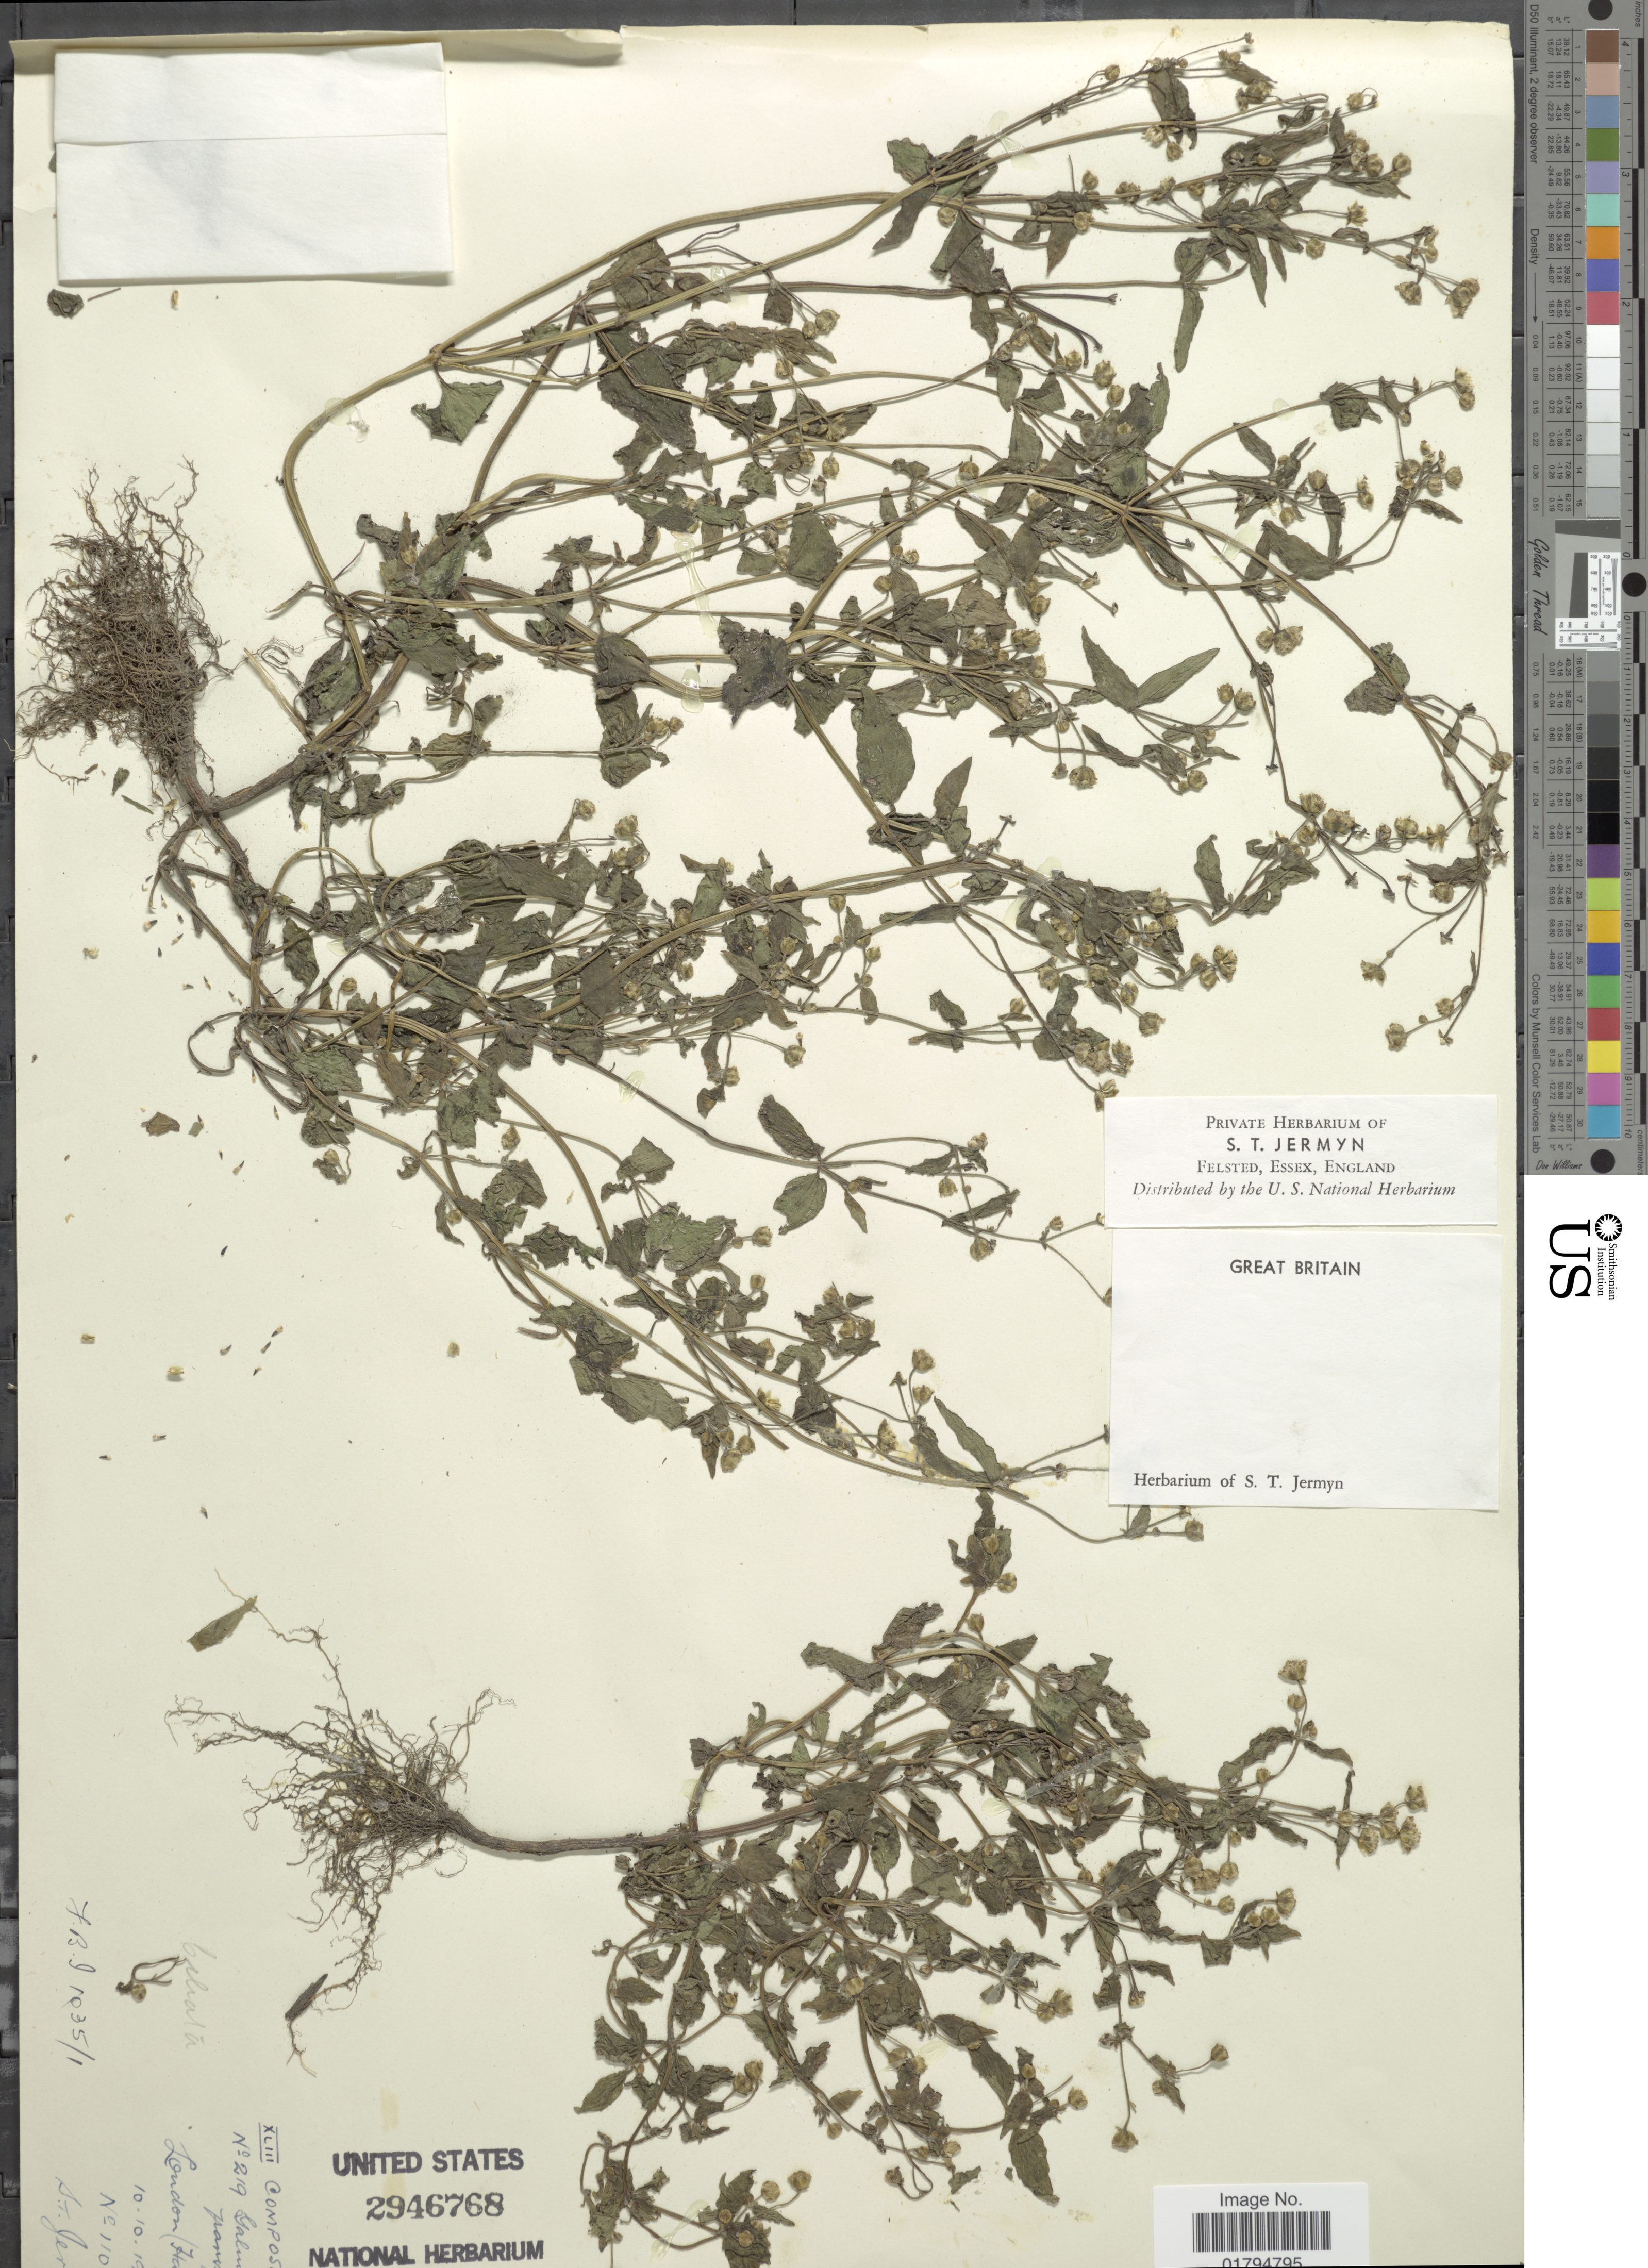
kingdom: Plantae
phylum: Tracheophyta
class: Magnoliopsida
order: Asterales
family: Asteraceae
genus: Galinsoga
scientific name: Galinsoga parviflora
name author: Cav.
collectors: S. Jermyn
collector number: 110*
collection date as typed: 10-10-19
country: United Kingdom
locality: London, [illegible text] Great Britain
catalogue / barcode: US 2946768